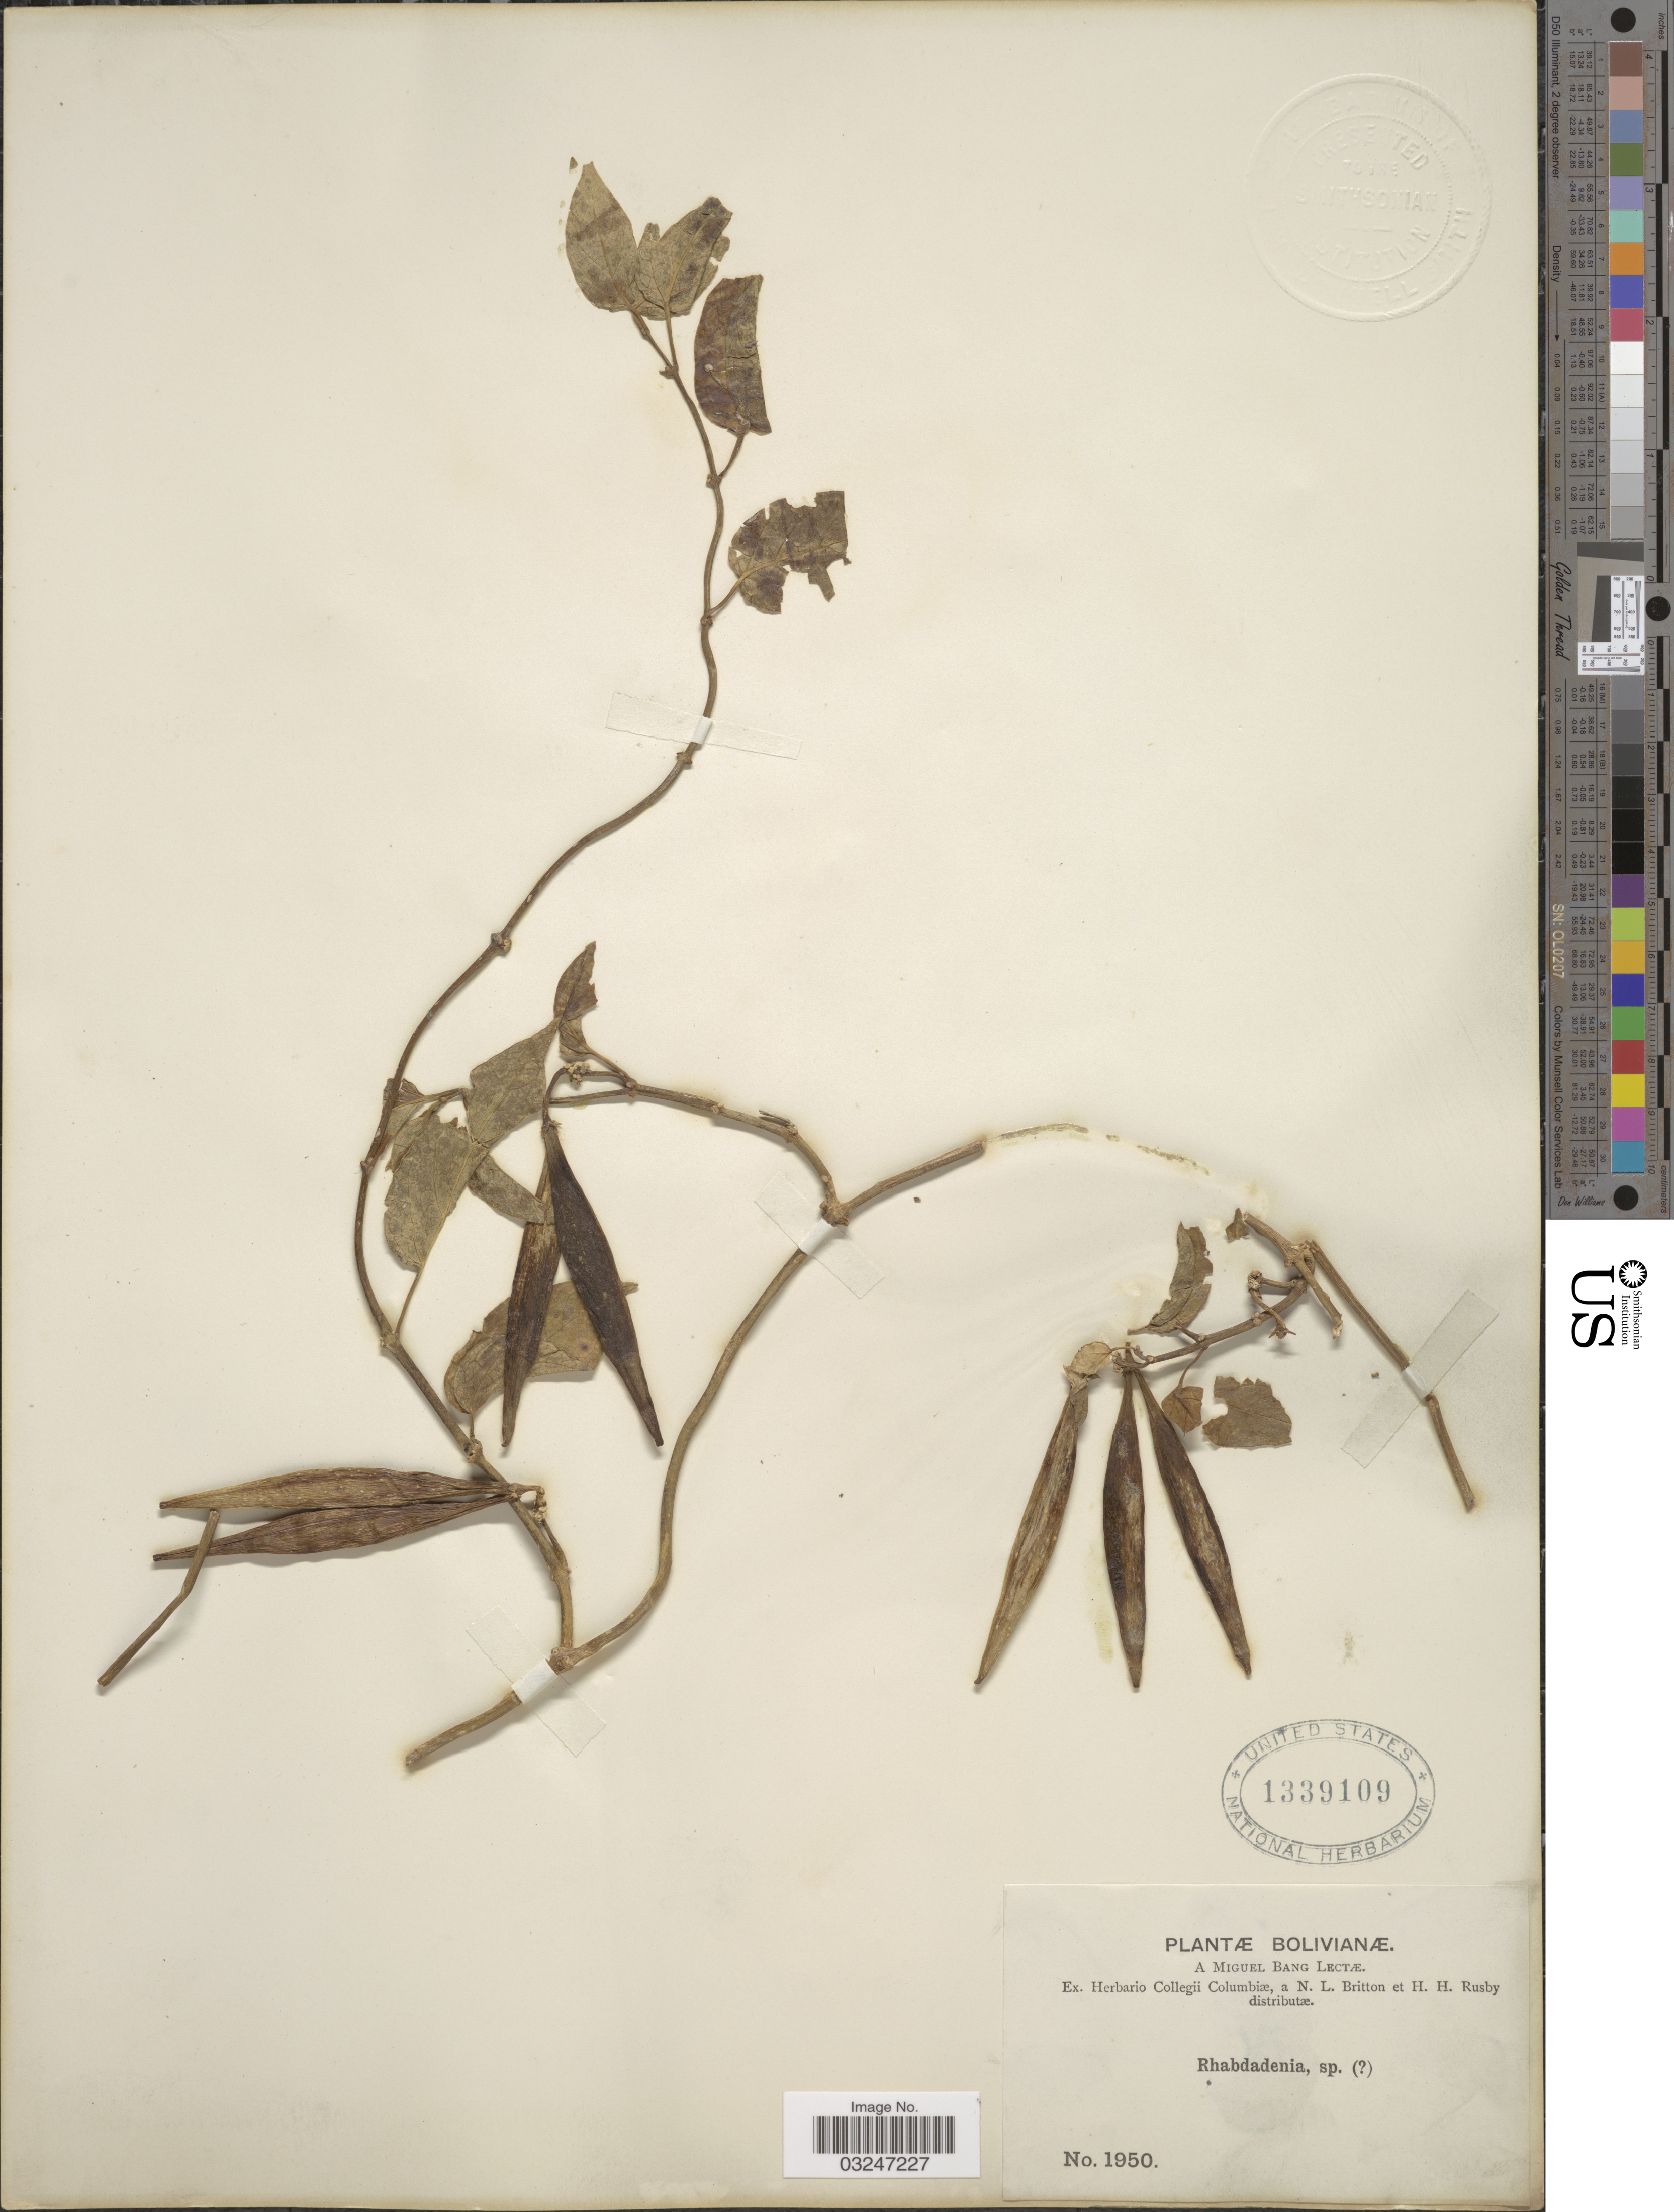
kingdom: Plantae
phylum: Tracheophyta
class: Magnoliopsida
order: Gentianales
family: Apocynaceae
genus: Rhabdadenia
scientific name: Rhabdadenia sp.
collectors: M. Bang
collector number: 1950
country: Bolivia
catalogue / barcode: US 1339109